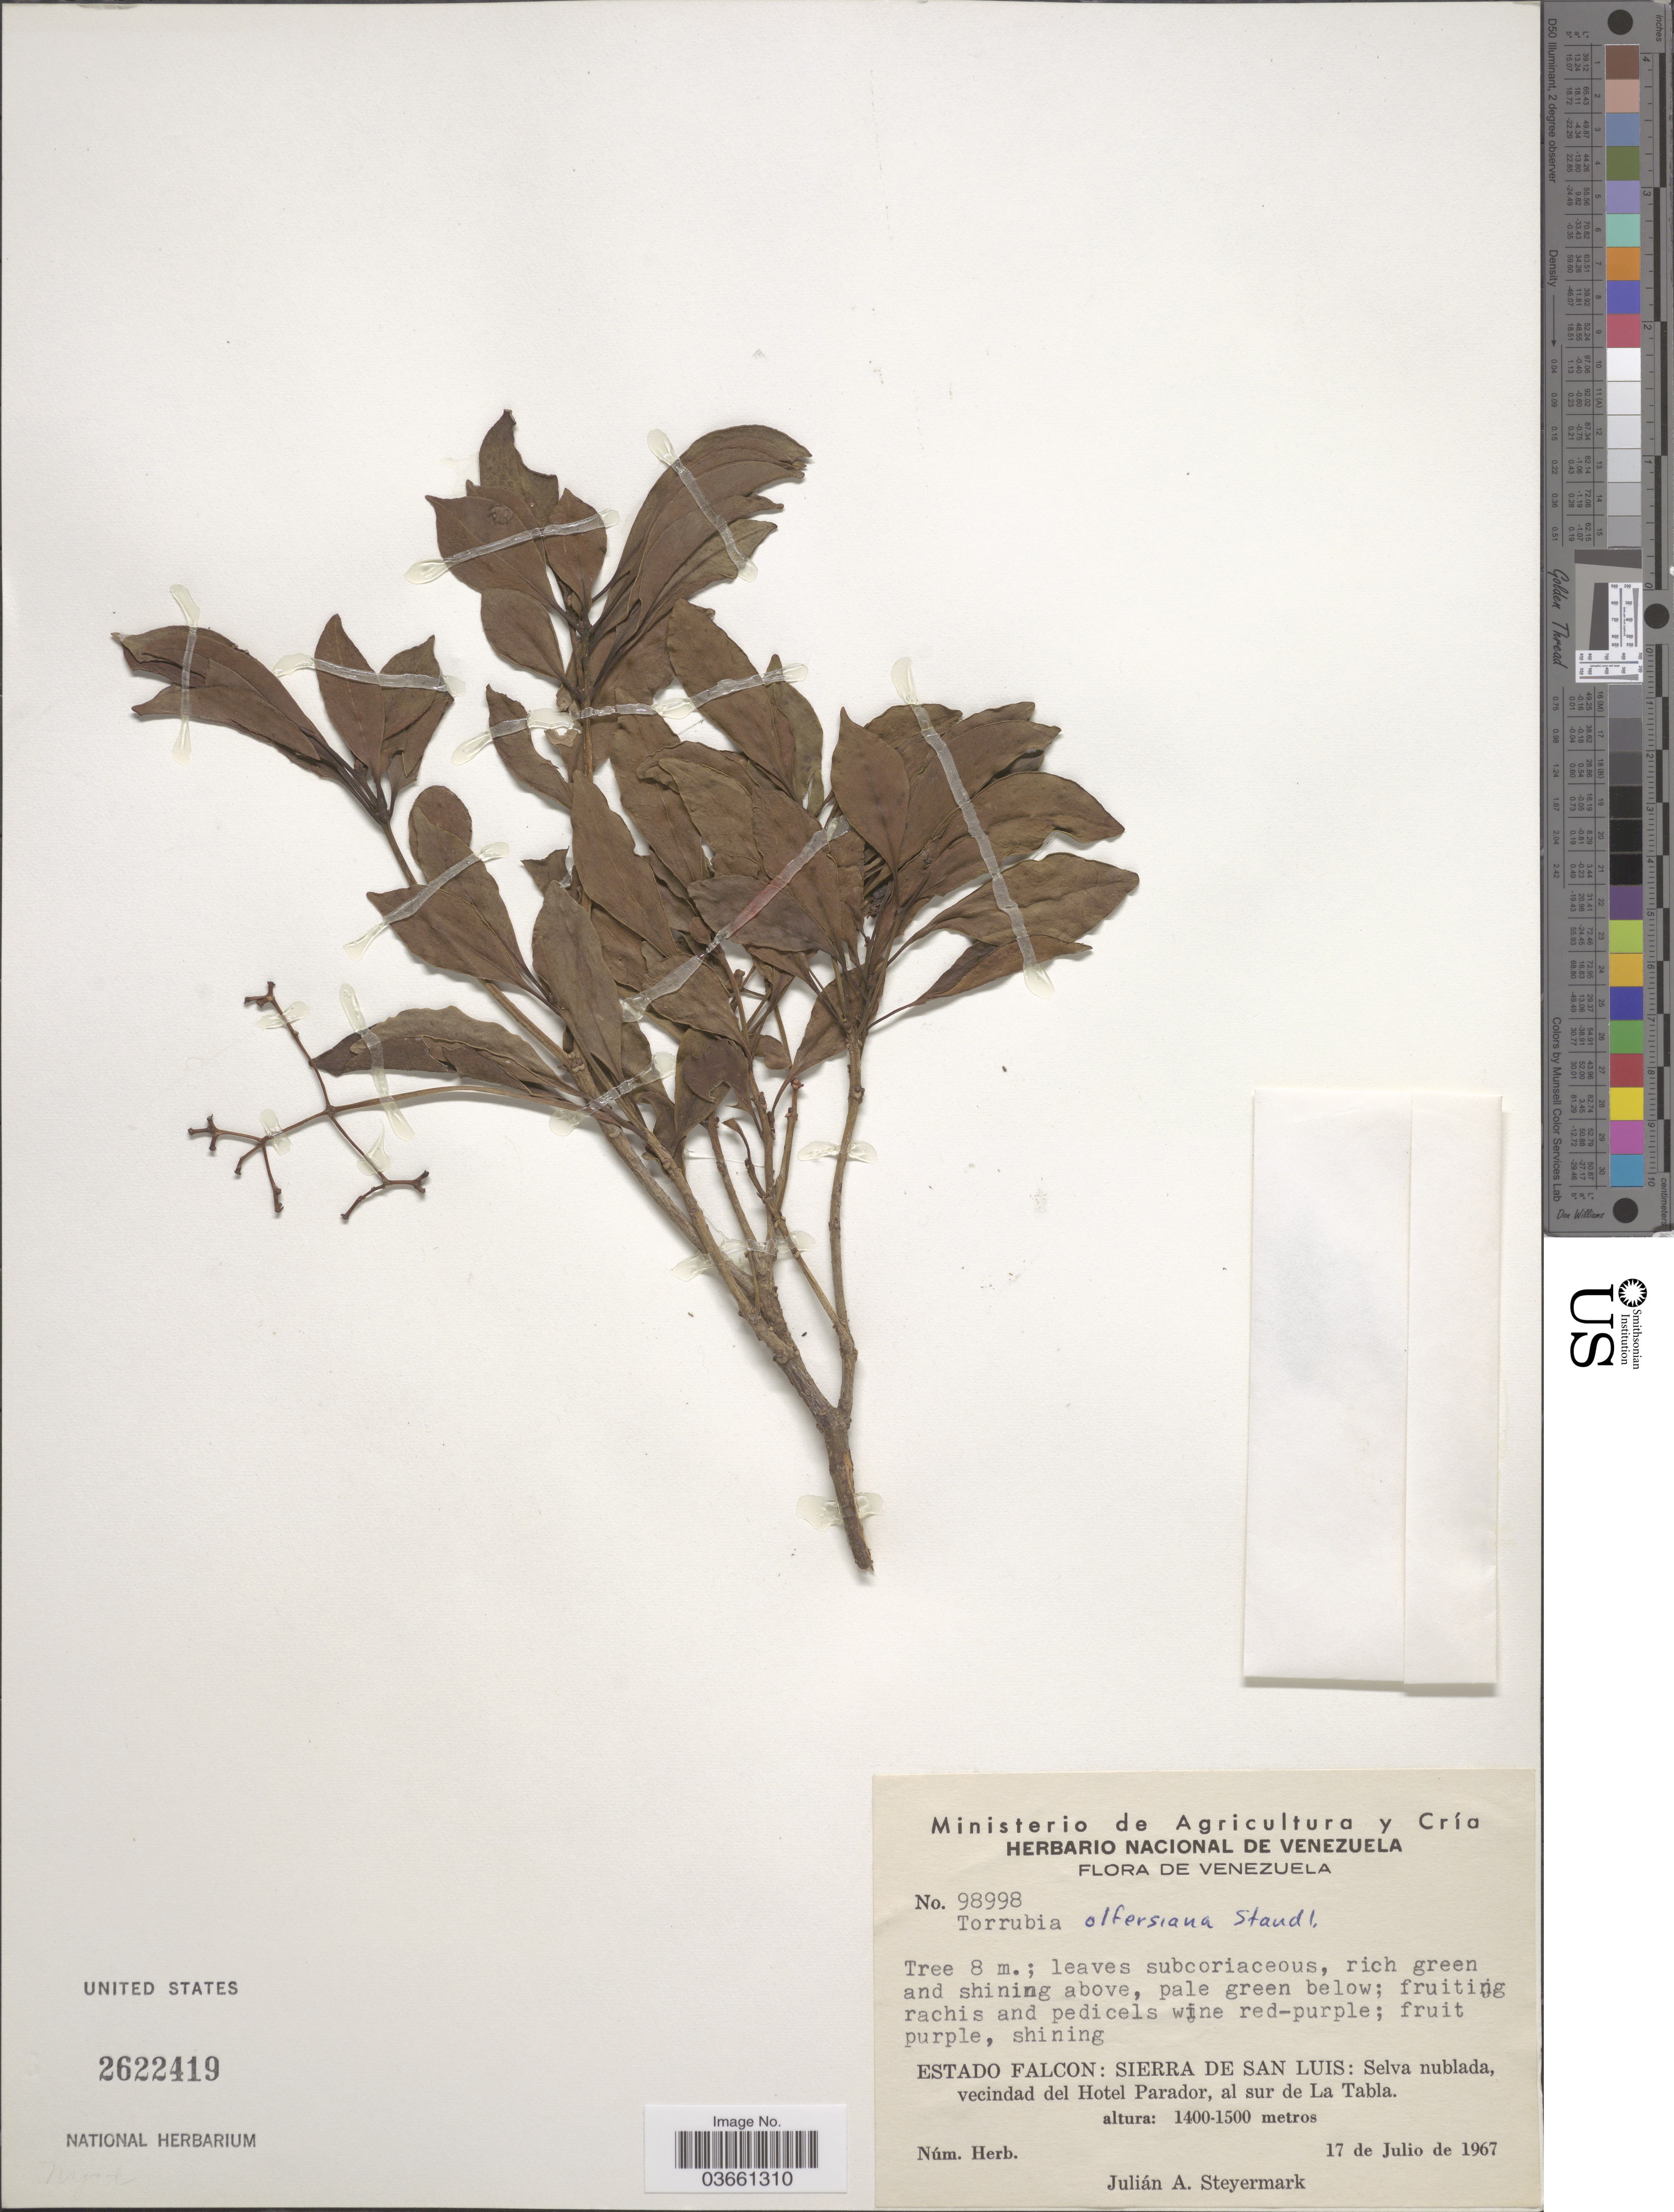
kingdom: Plantae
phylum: Tracheophyta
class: Magnoliopsida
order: Caryophyllales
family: Nyctaginaceae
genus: Guapira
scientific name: Guapira eggersiana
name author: (Heimerl) Lundell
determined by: Strong, Mark T., (BOT), Smithsonian Institution - National Museum of Natural History (UNITED STATES)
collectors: J. Steyermark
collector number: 98998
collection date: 1967-07-17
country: Venezuela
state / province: Falcón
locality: Sierra de San Luis: Selva nublada, vecindad del Hotel Parador, al sur de La Tabla.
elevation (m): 1400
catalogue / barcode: US 2622419